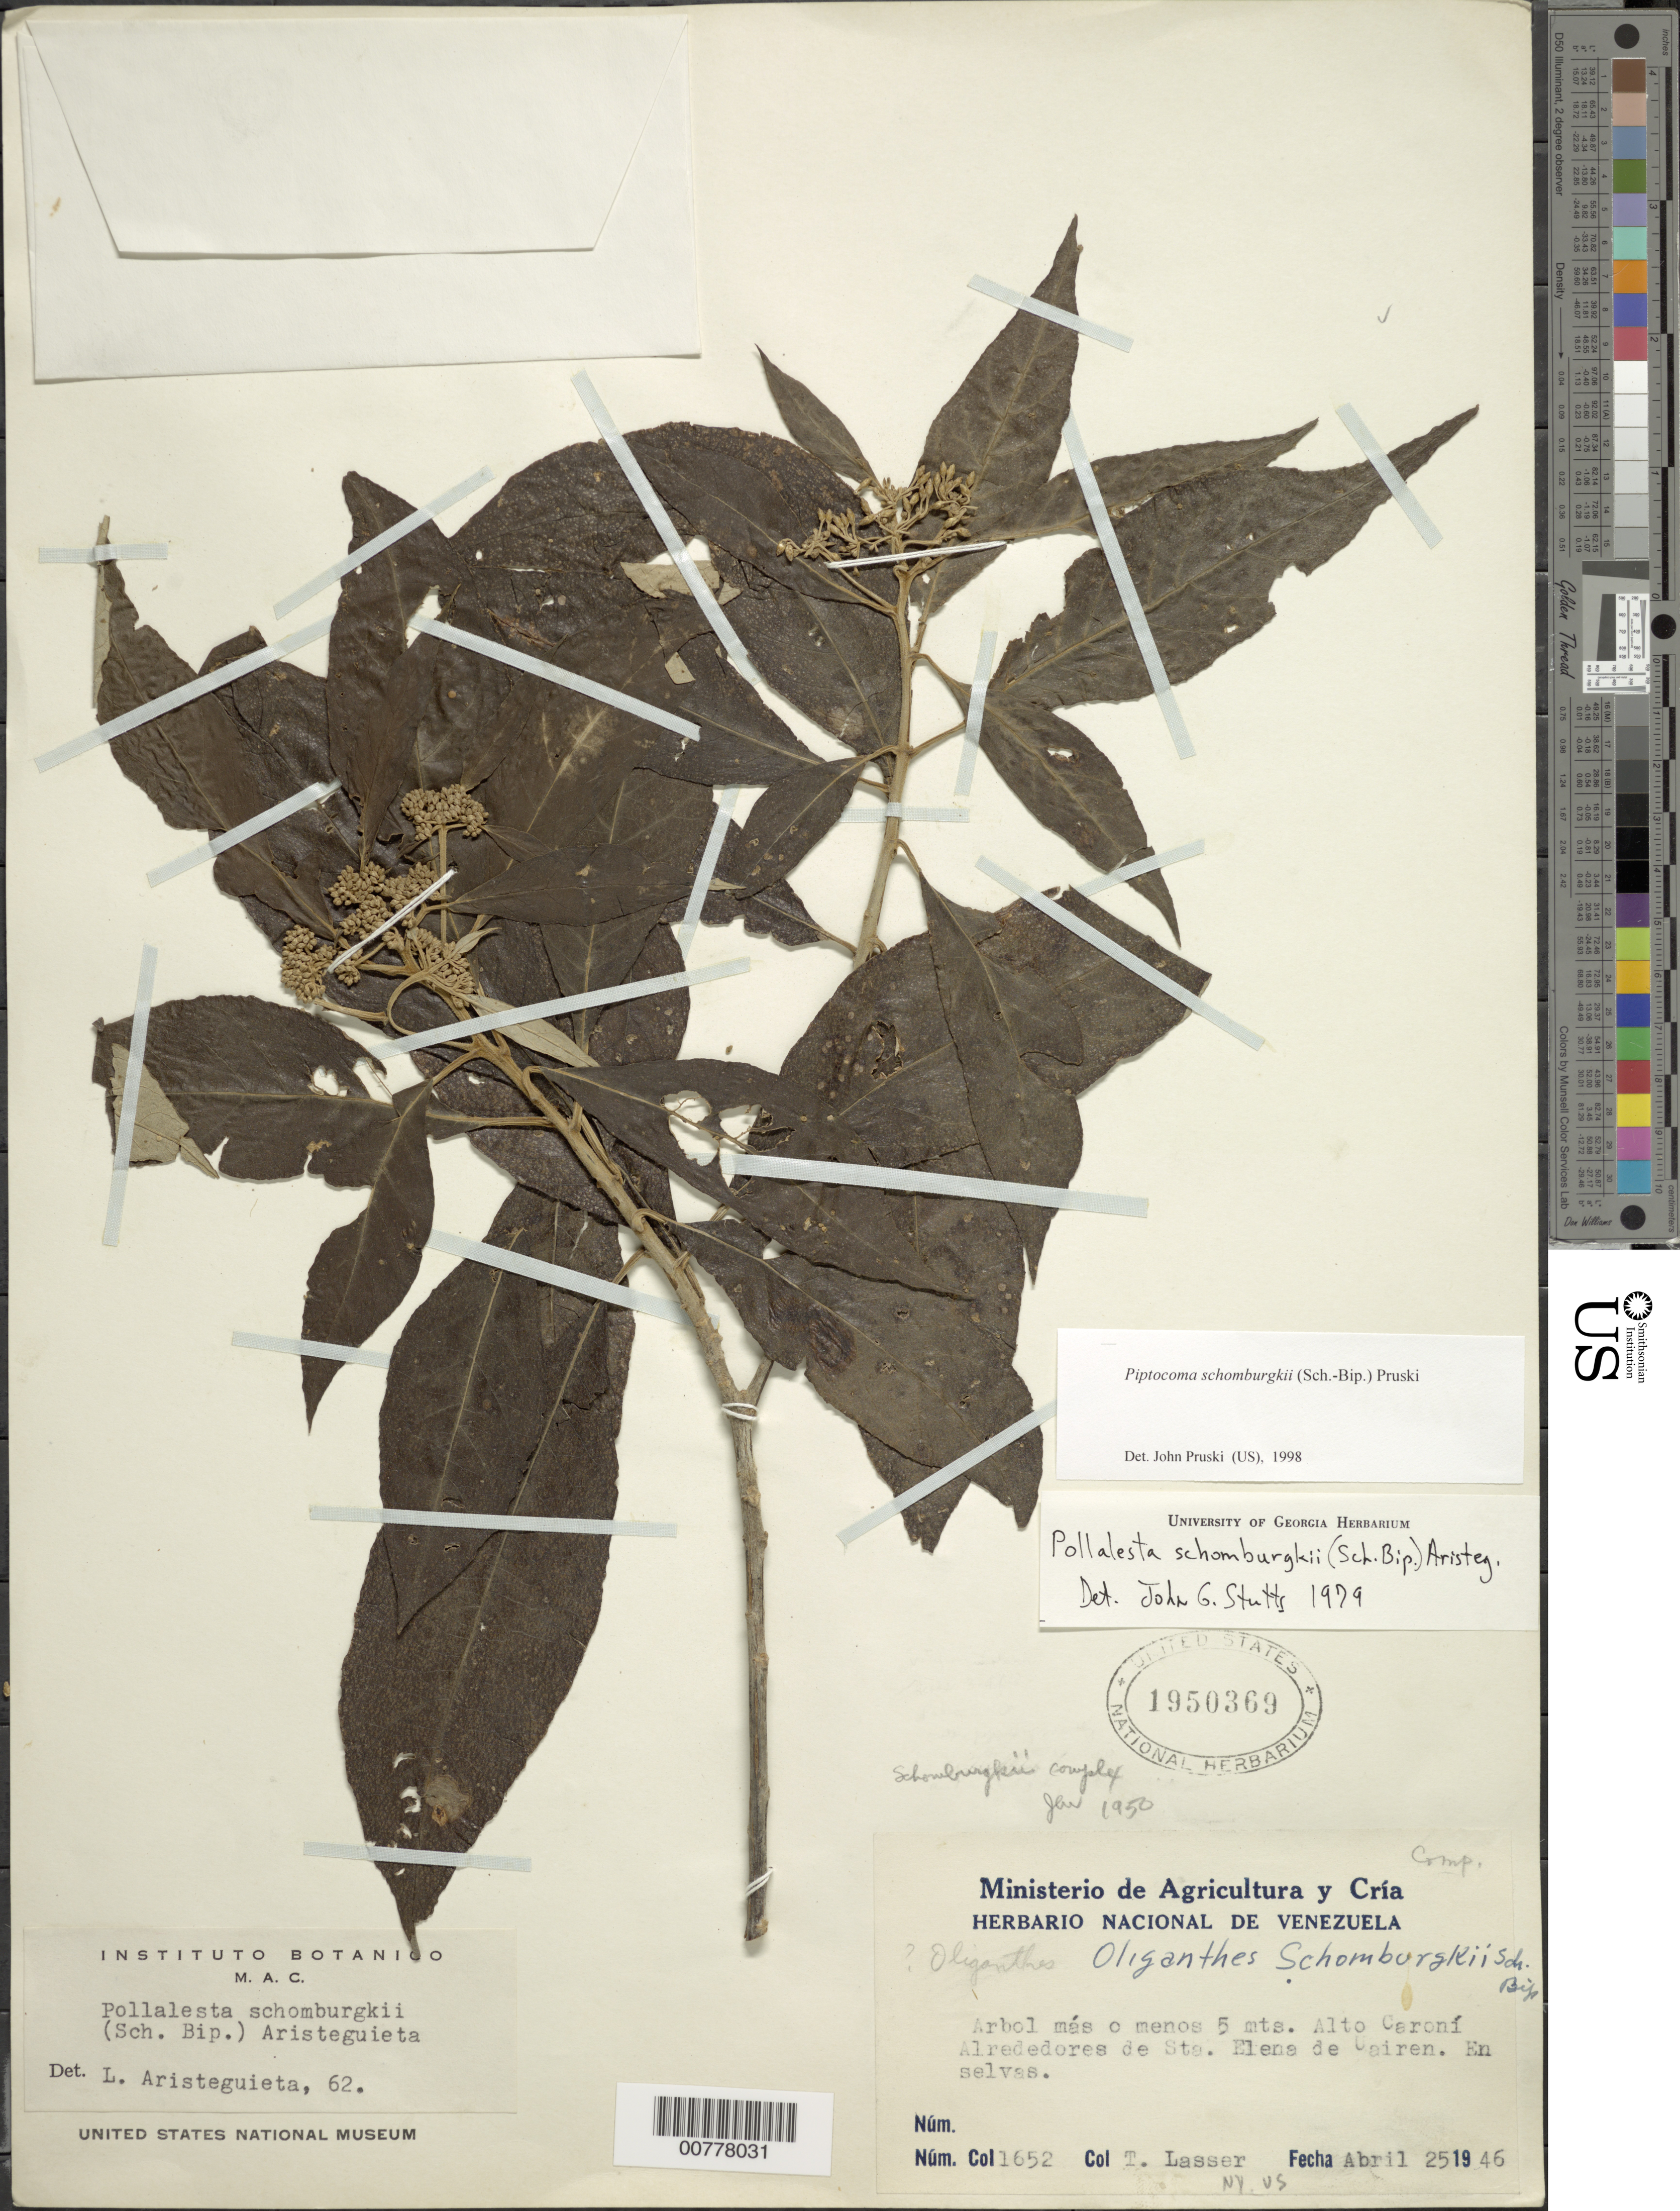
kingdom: Plantae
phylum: Tracheophyta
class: Magnoliopsida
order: Asterales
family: Asteraceae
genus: Piptocoma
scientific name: Piptocoma schomburgkii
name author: (Sch. Bip.) Pruski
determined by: Stutts, J. G.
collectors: T. Lasser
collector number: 1652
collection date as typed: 25-Apr-46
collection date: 1946-04-25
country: Venezuela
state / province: Bolívar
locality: Sta. Elena de Uairén, Alto Caroní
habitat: Selvas.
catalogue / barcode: US 1950369